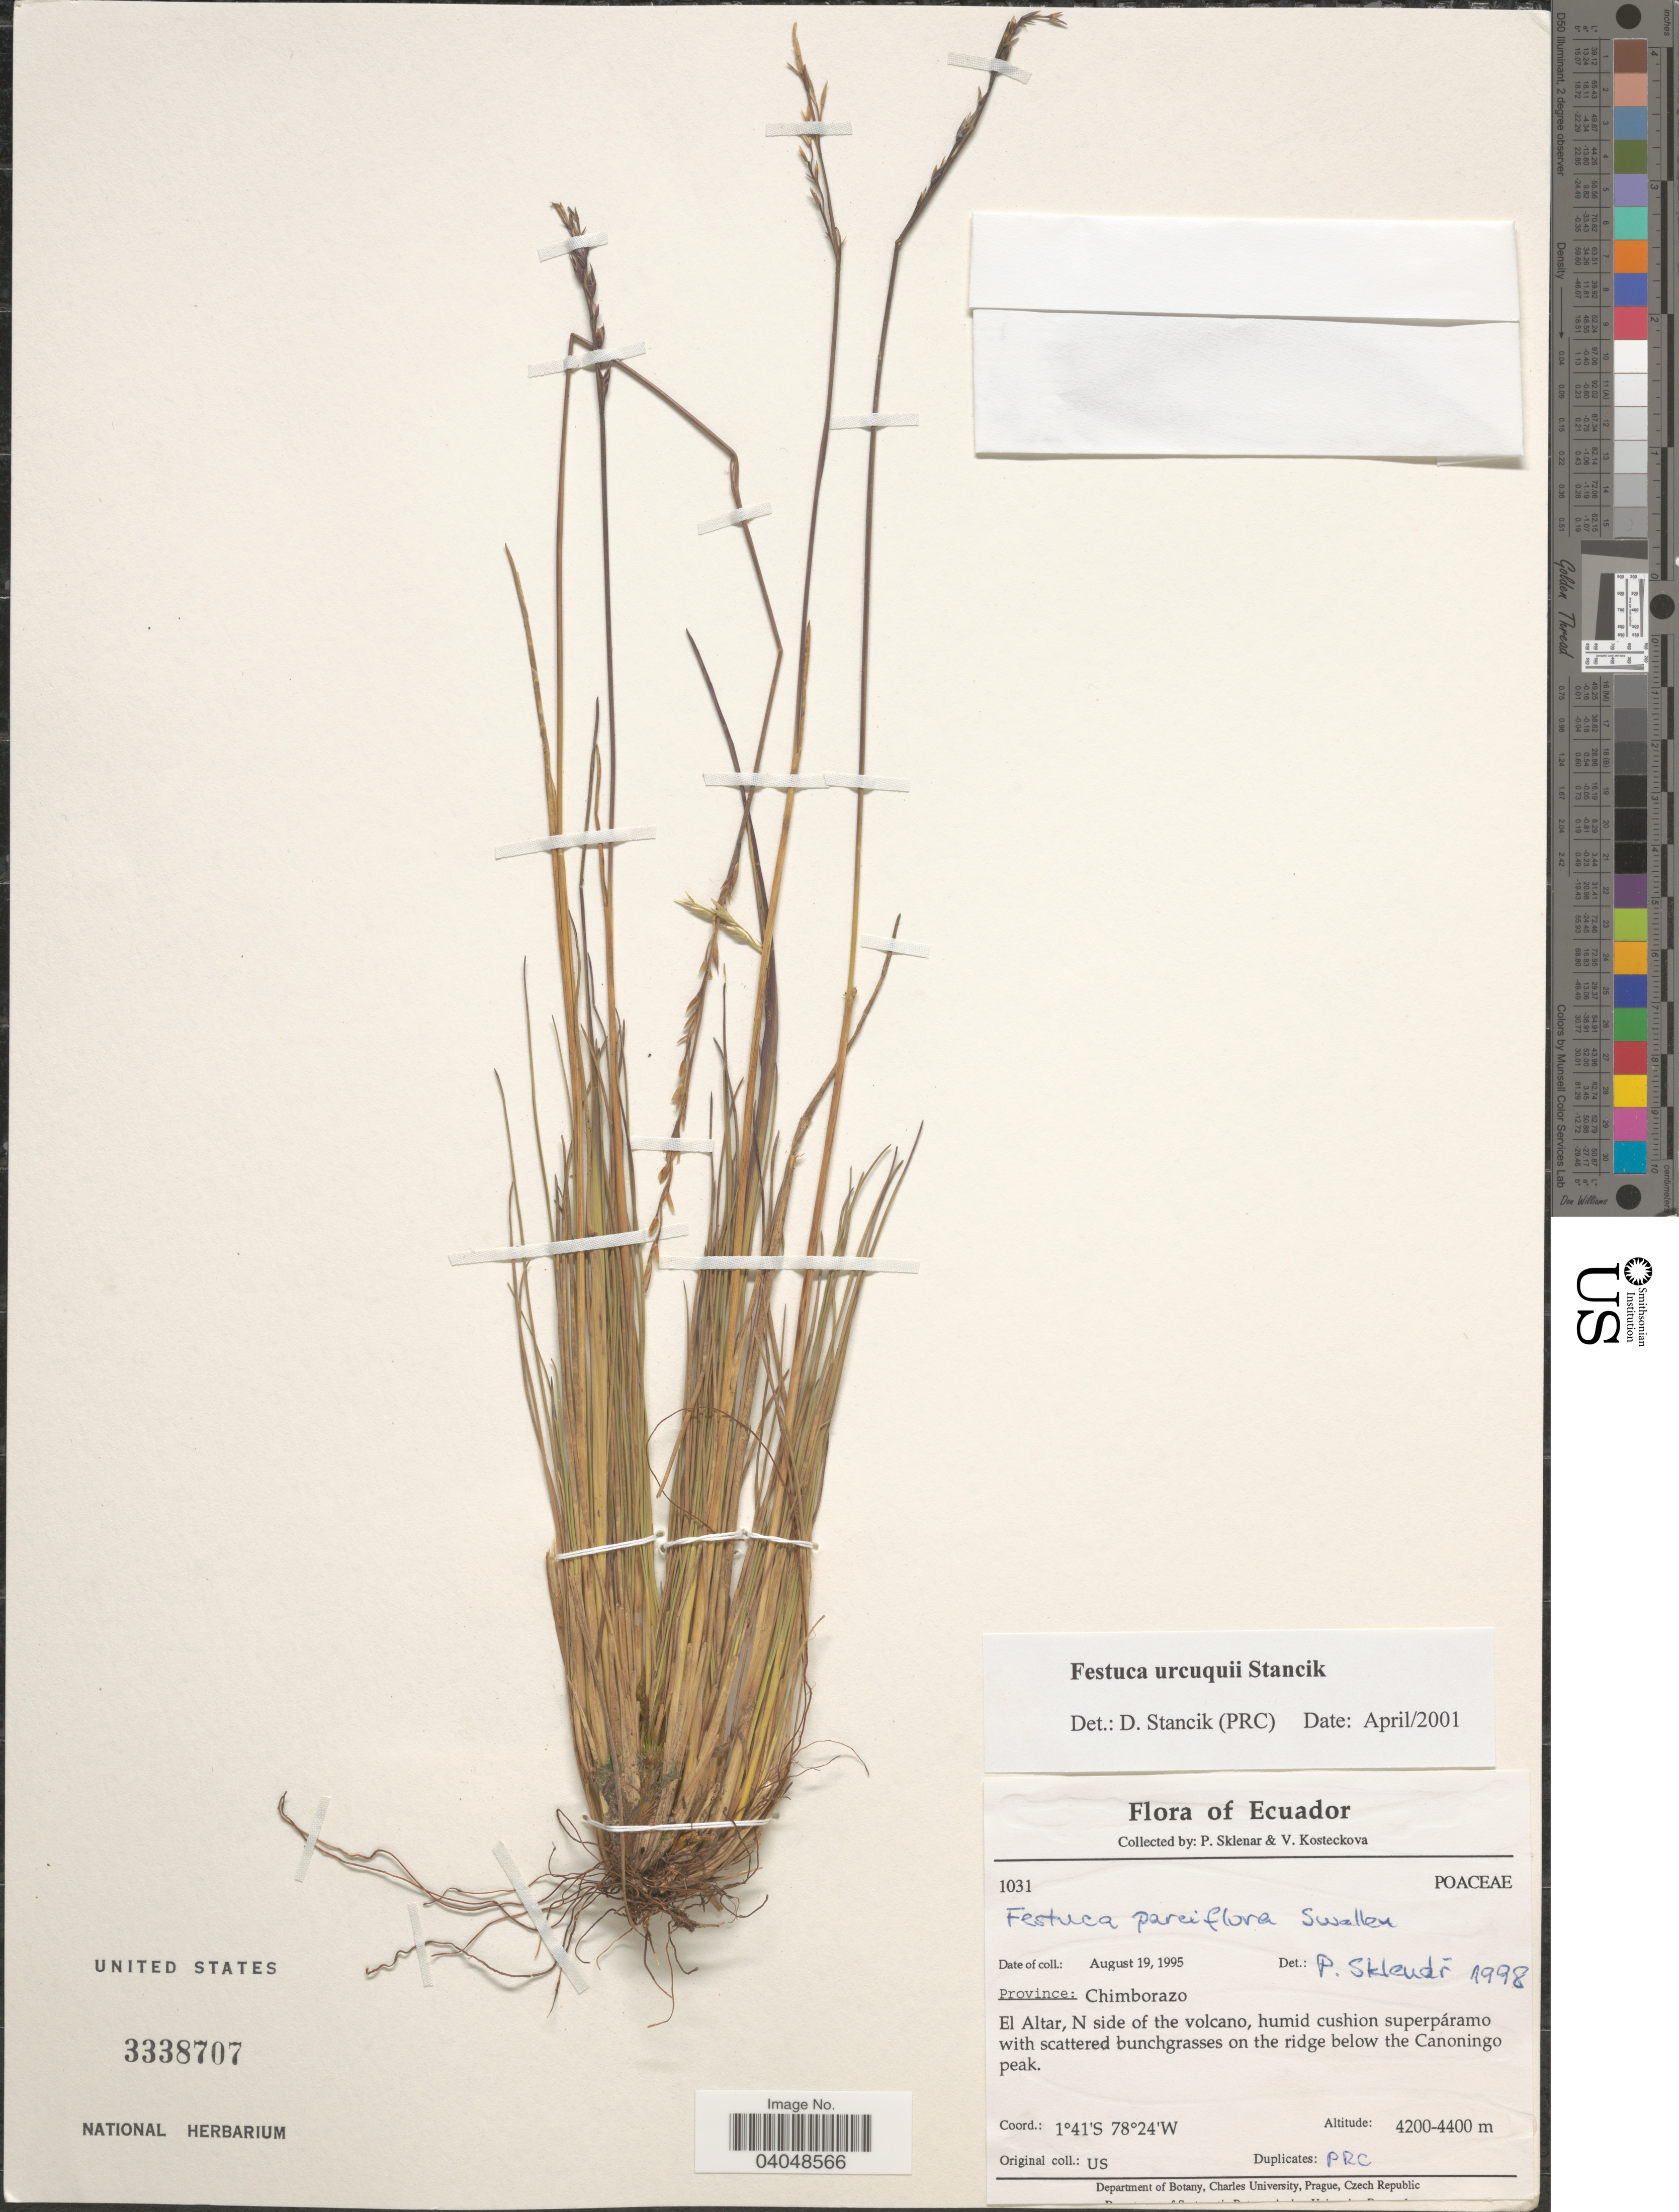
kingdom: Plantae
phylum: Tracheophyta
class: Liliopsida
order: Poales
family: Poaceae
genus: Festuca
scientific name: Festuca urcuqui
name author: Stancik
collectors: P. Sklenar & V. Kosteckova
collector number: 1031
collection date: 1995-08-19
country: Ecuador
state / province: Chimborazo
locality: El Altar, N side of the volcano, humid cushion superpáramo with scattered bunchgrasses on the ridge below the Canoningo peak.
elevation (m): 4200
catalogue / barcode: US 3338707